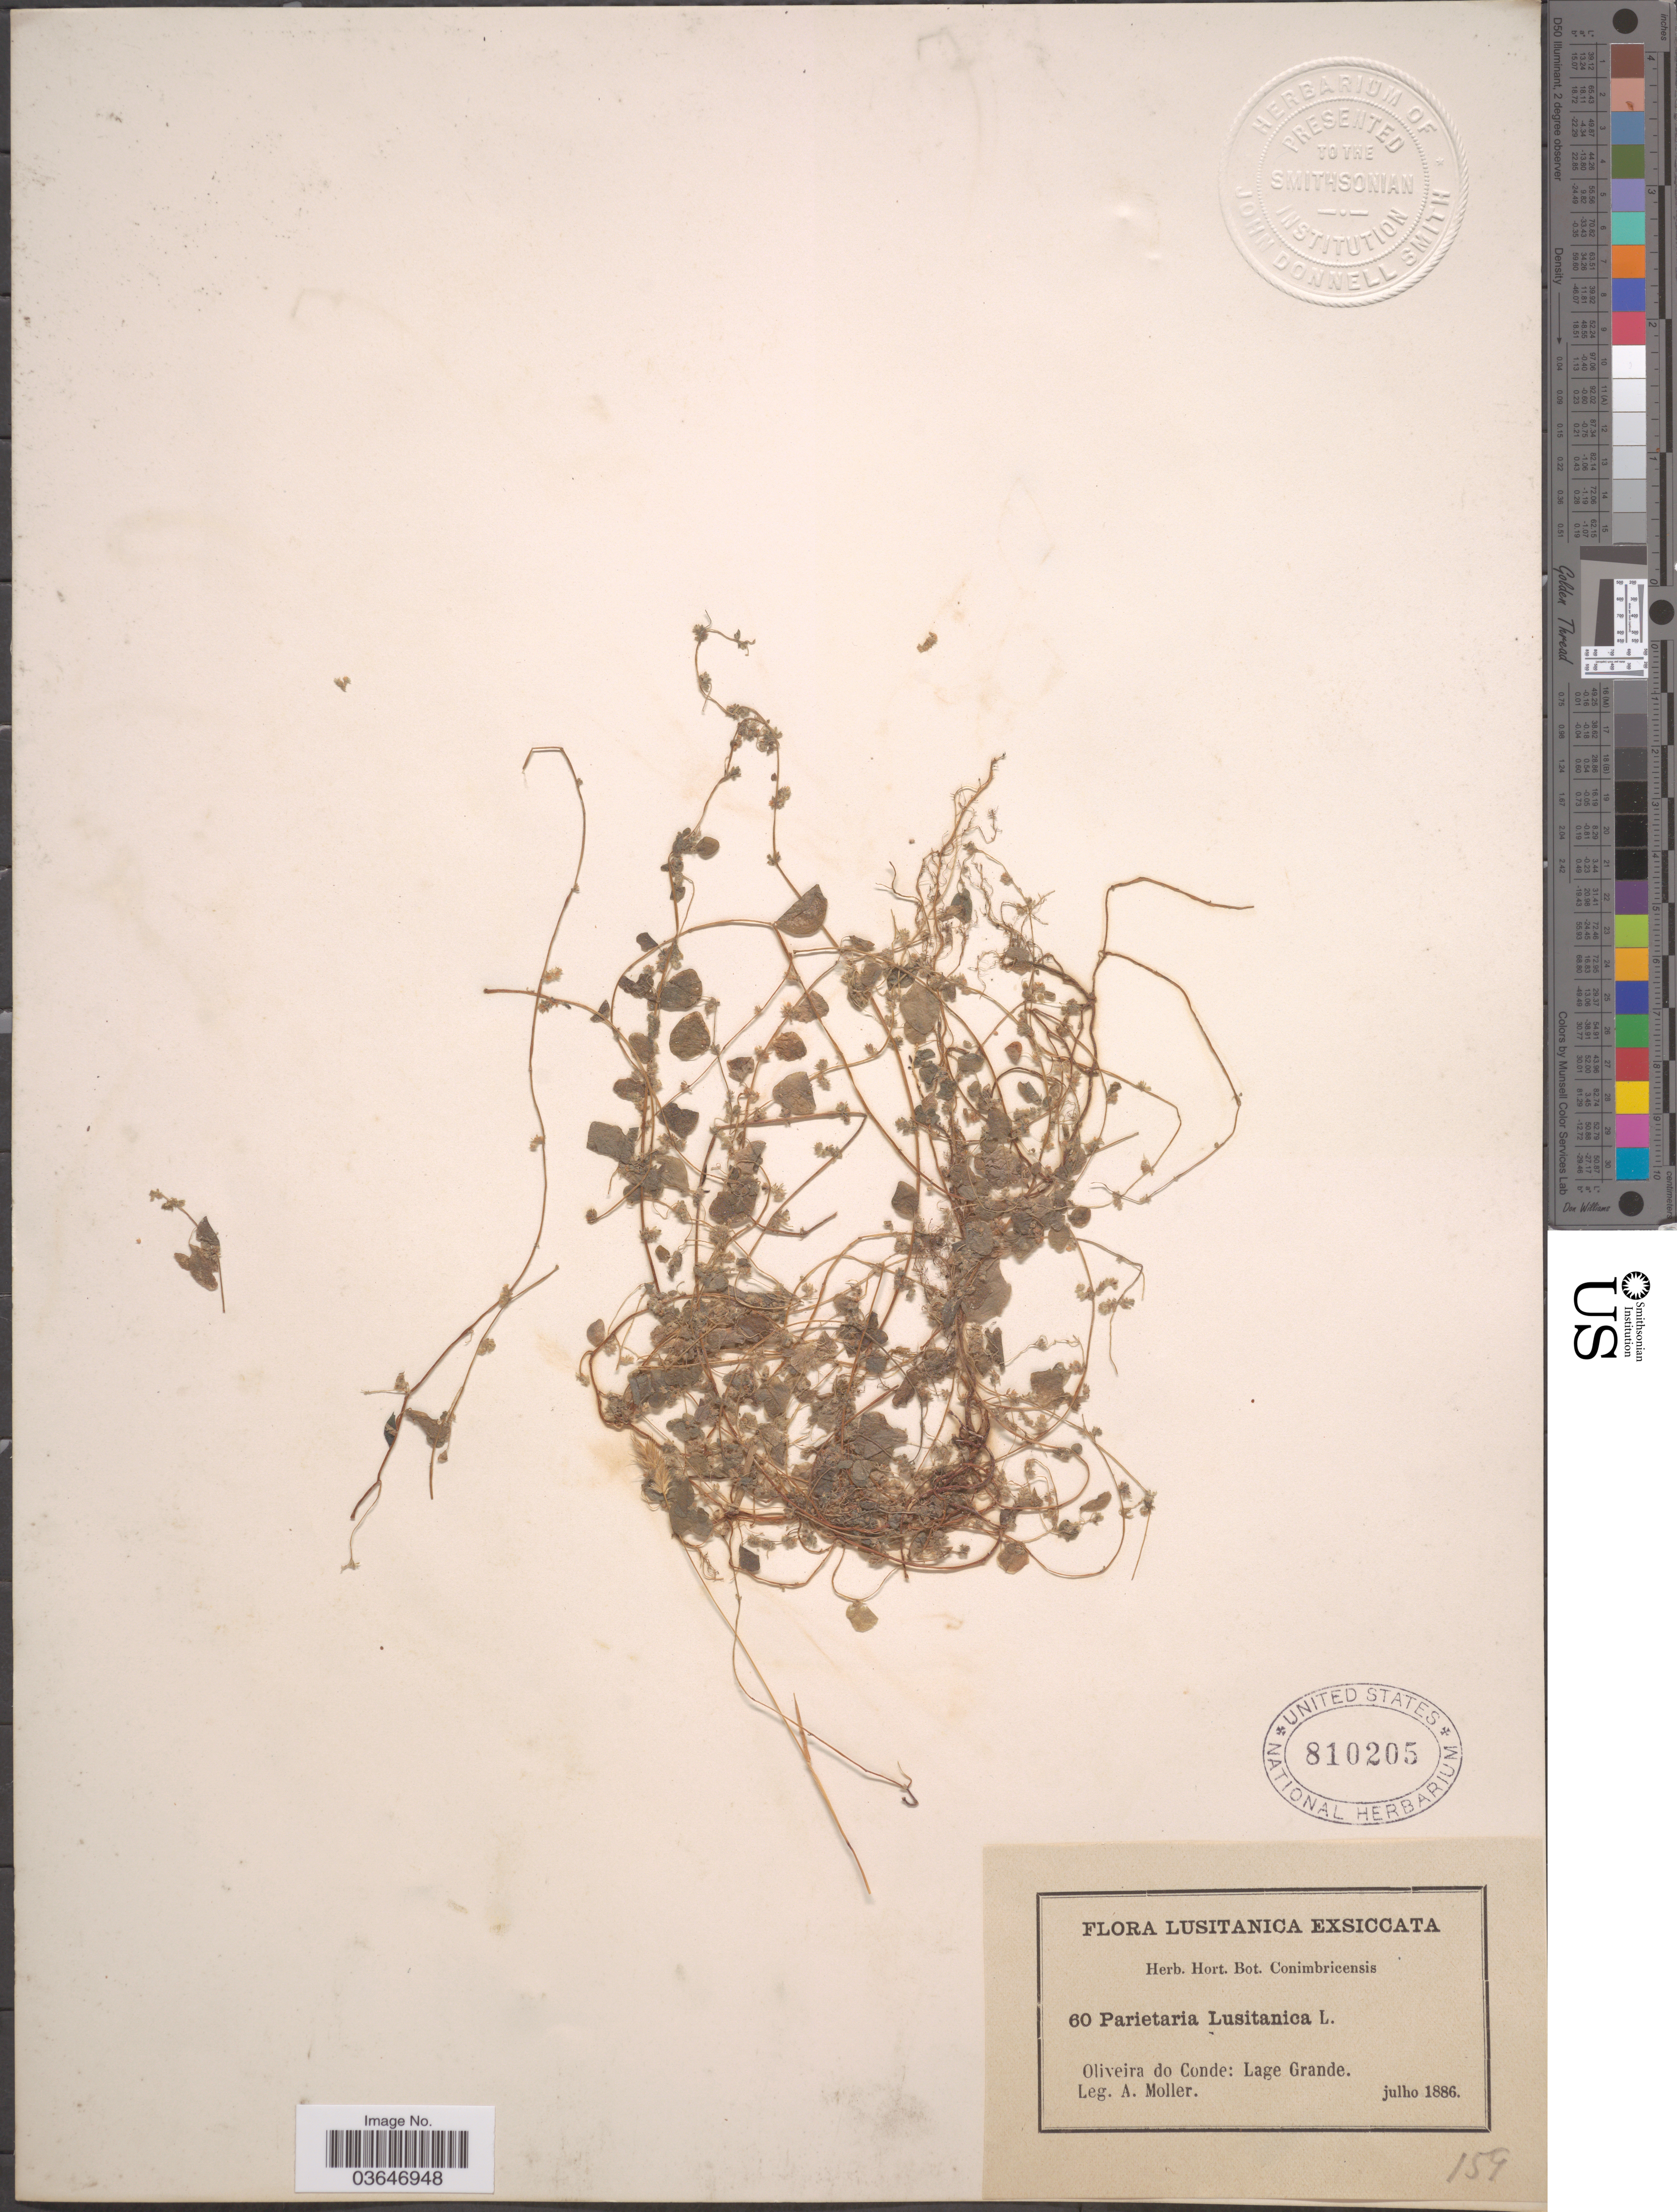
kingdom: Plantae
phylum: Tracheophyta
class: Magnoliopsida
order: Rosales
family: Urticaceae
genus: Parietaria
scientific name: Parietaria lusitanica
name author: L.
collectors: A. Moller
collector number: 60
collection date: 1886-07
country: Portugal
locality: Lusitanica. Oliveira do Conde: Lage Grande.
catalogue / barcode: US 810205